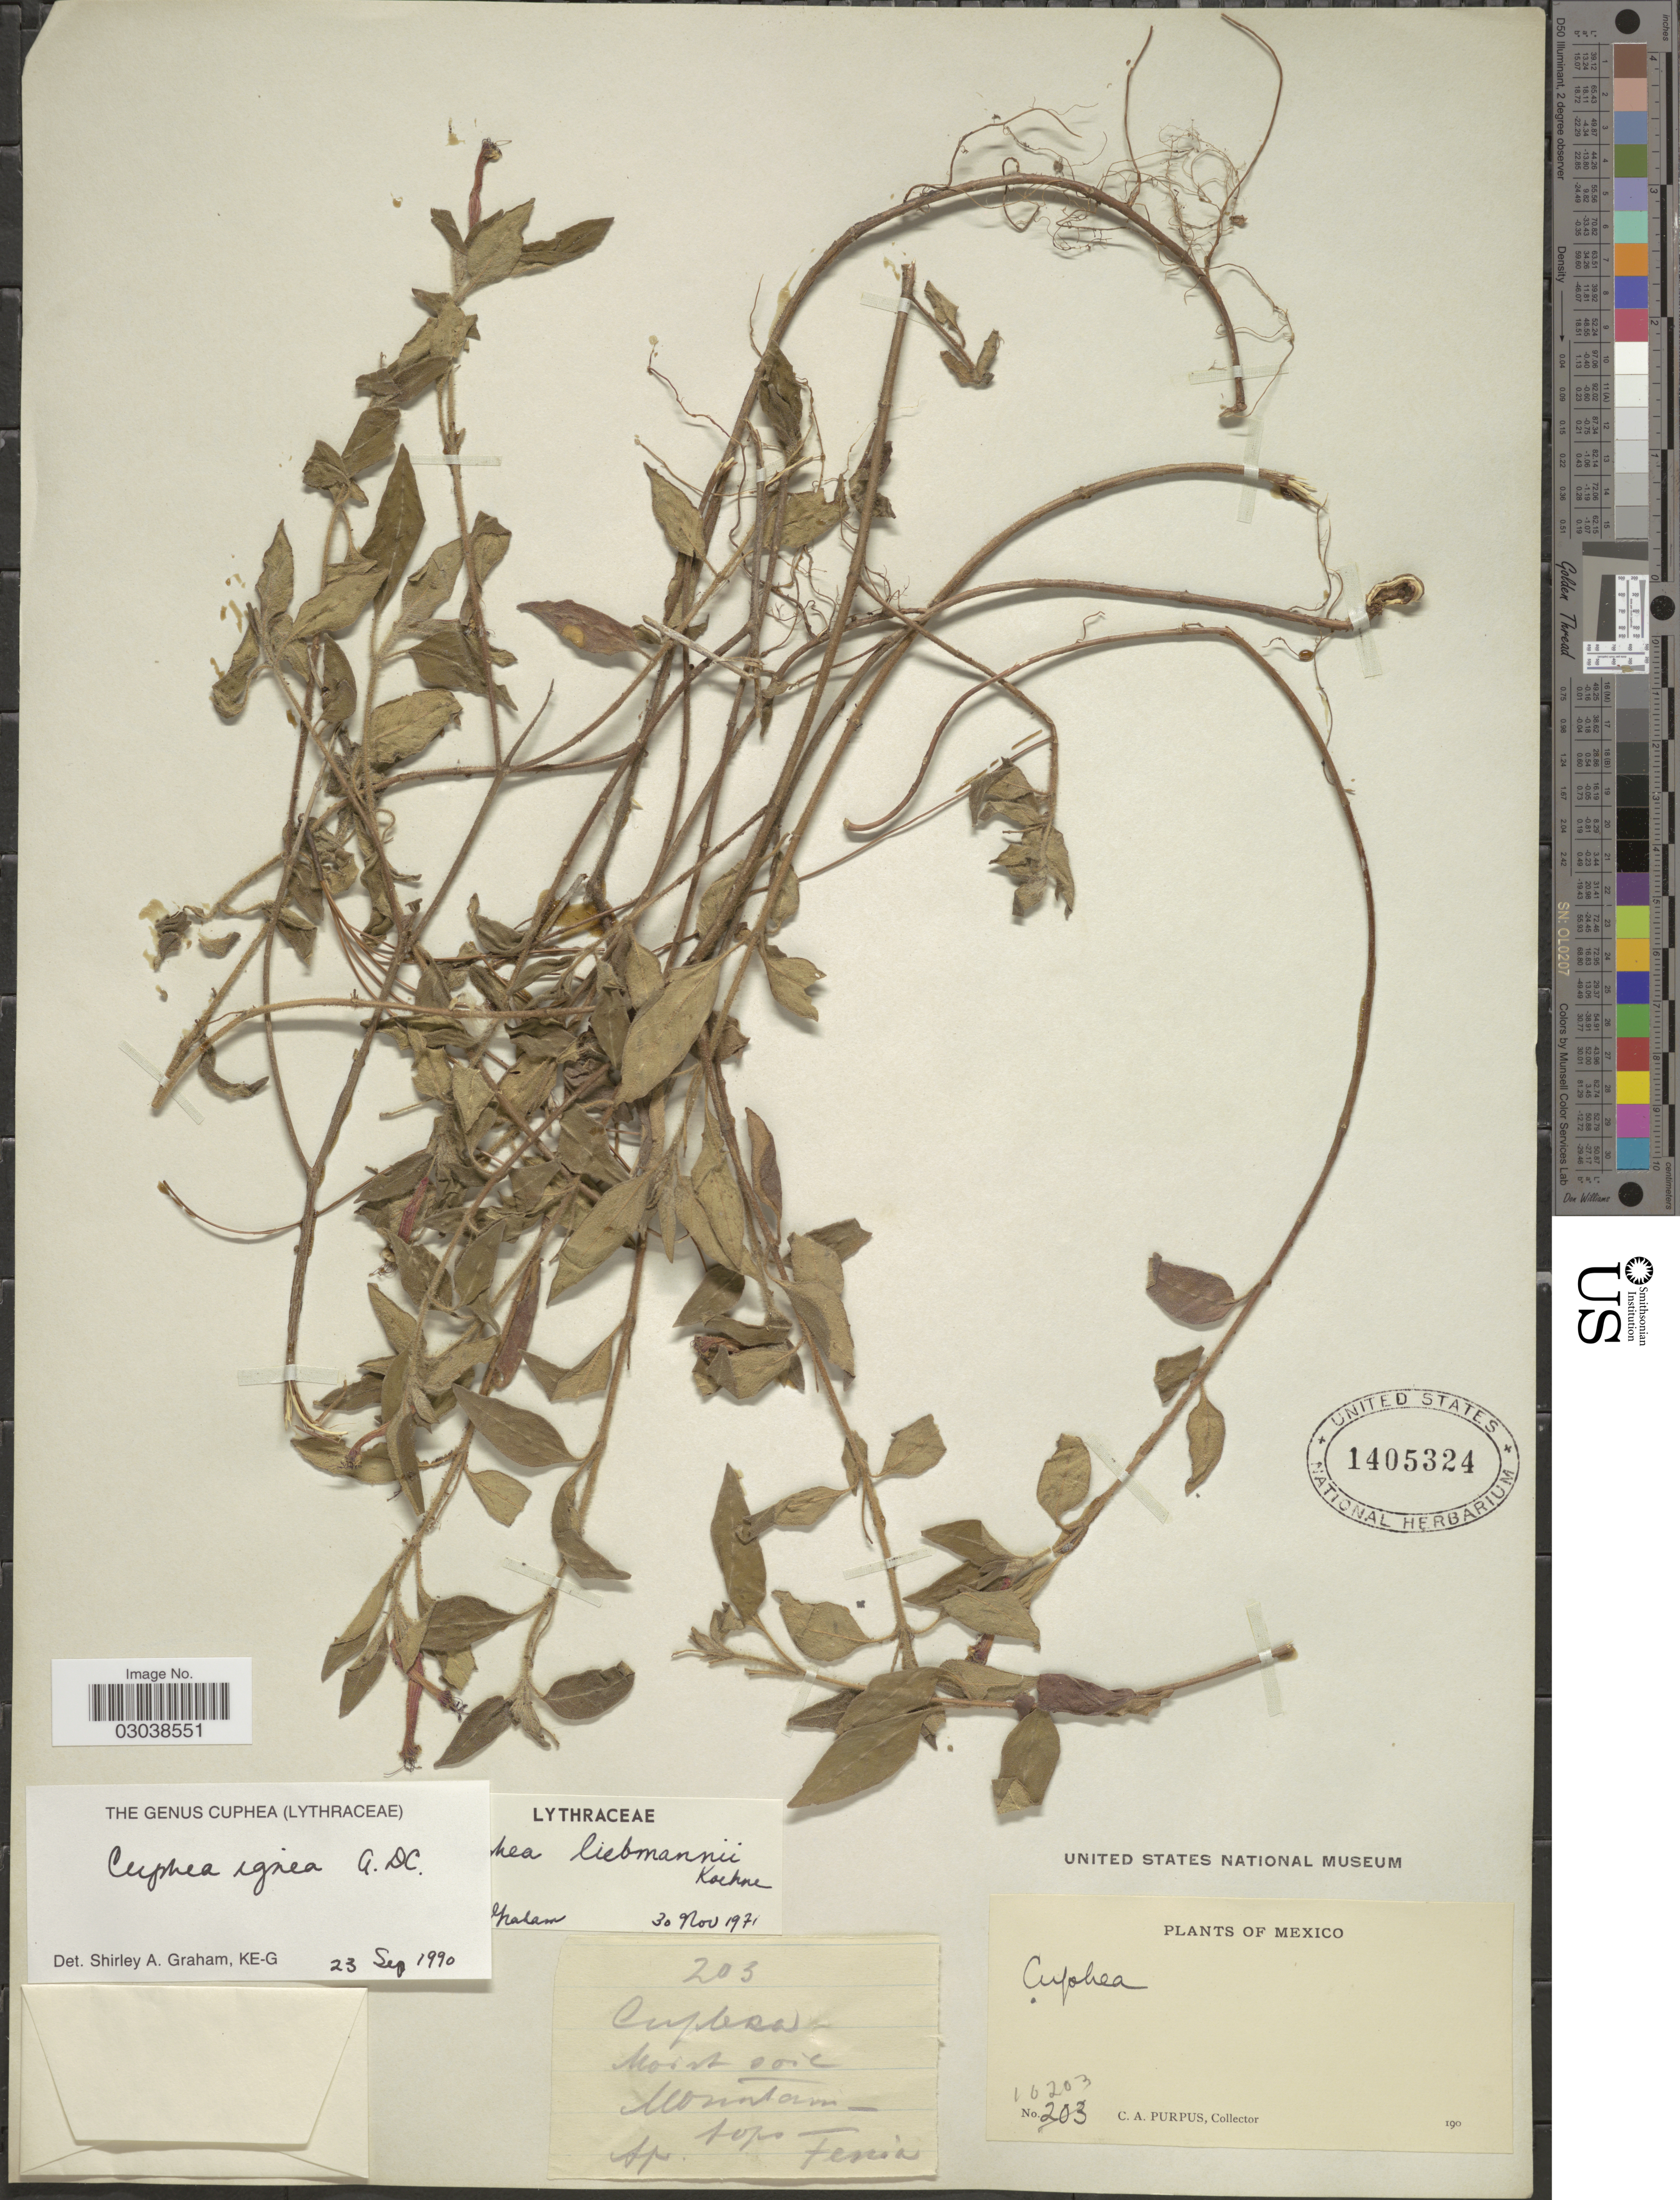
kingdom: Plantae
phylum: Tracheophyta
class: Magnoliopsida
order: Myrtales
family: Lythraceae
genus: Cuphea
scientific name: Cuphea ignea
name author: A. DC.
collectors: C. A. Purpus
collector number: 10203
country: Mexico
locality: Mountain tops Fenia.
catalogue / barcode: US 1405324